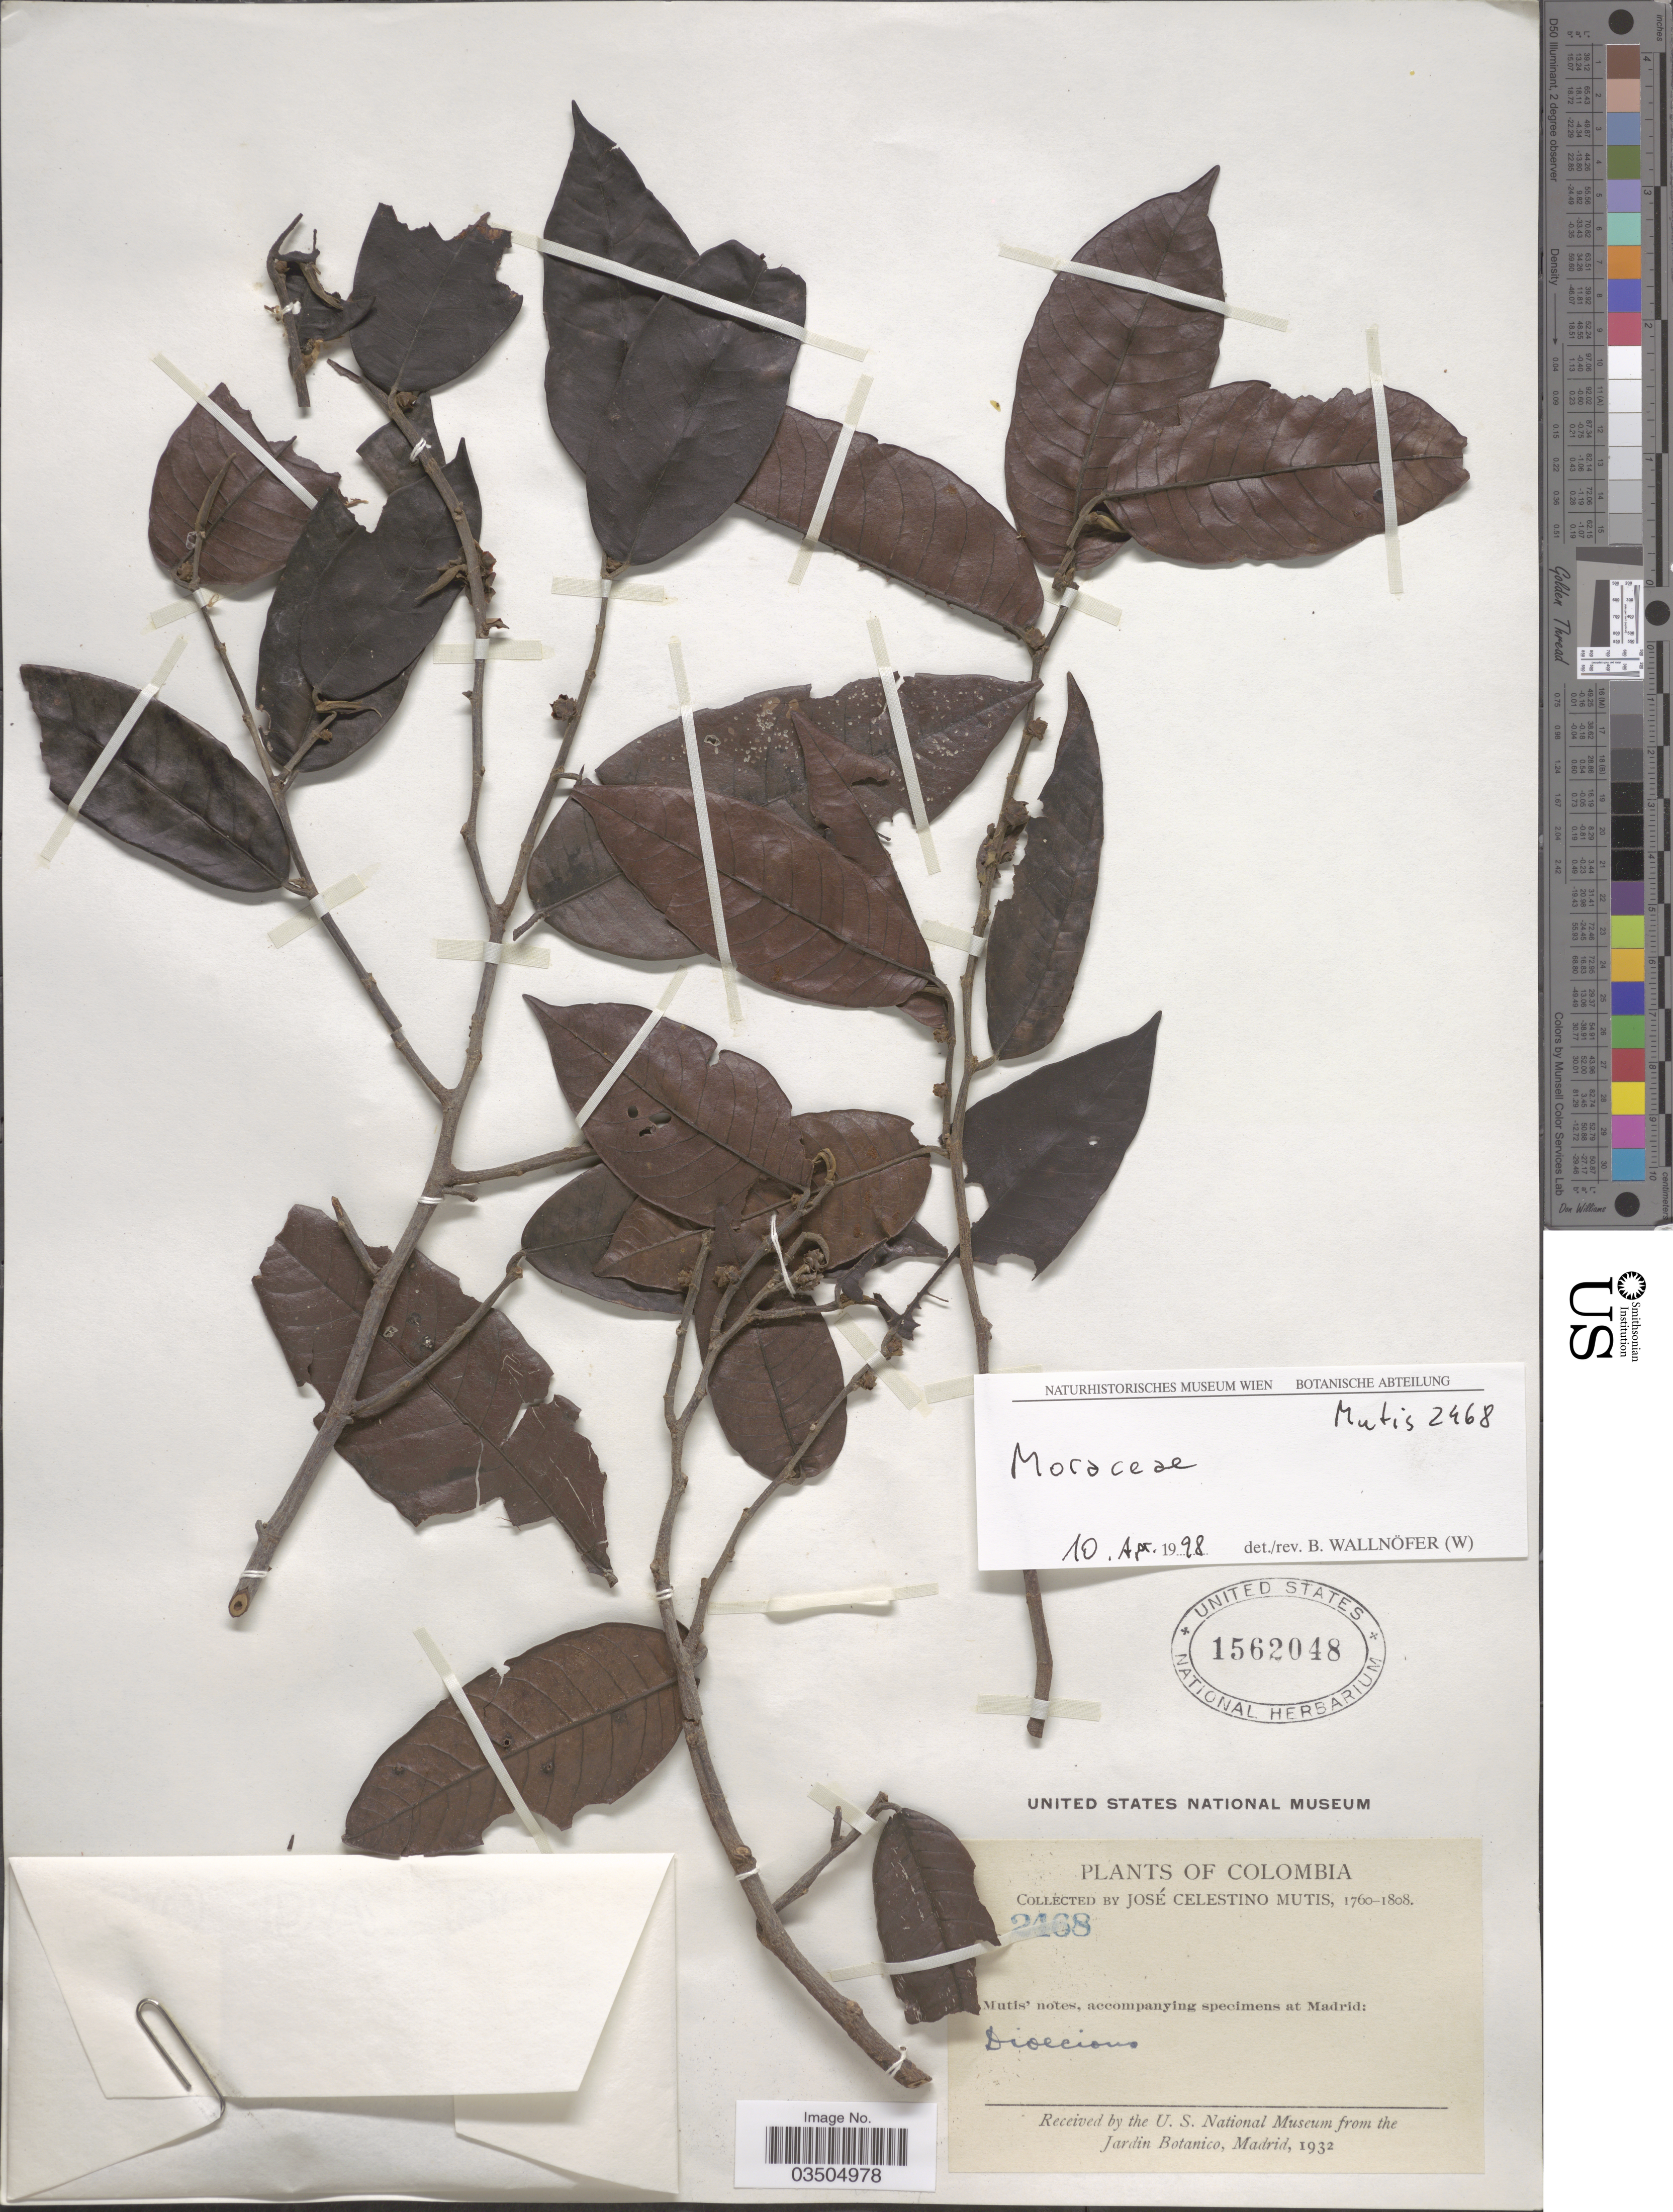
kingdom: Plantae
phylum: Tracheophyta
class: Magnoliopsida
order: Proteales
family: Proteaceae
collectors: J. C. B. Mutis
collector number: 2468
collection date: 1760/1808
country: Colombia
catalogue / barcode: US 1562048